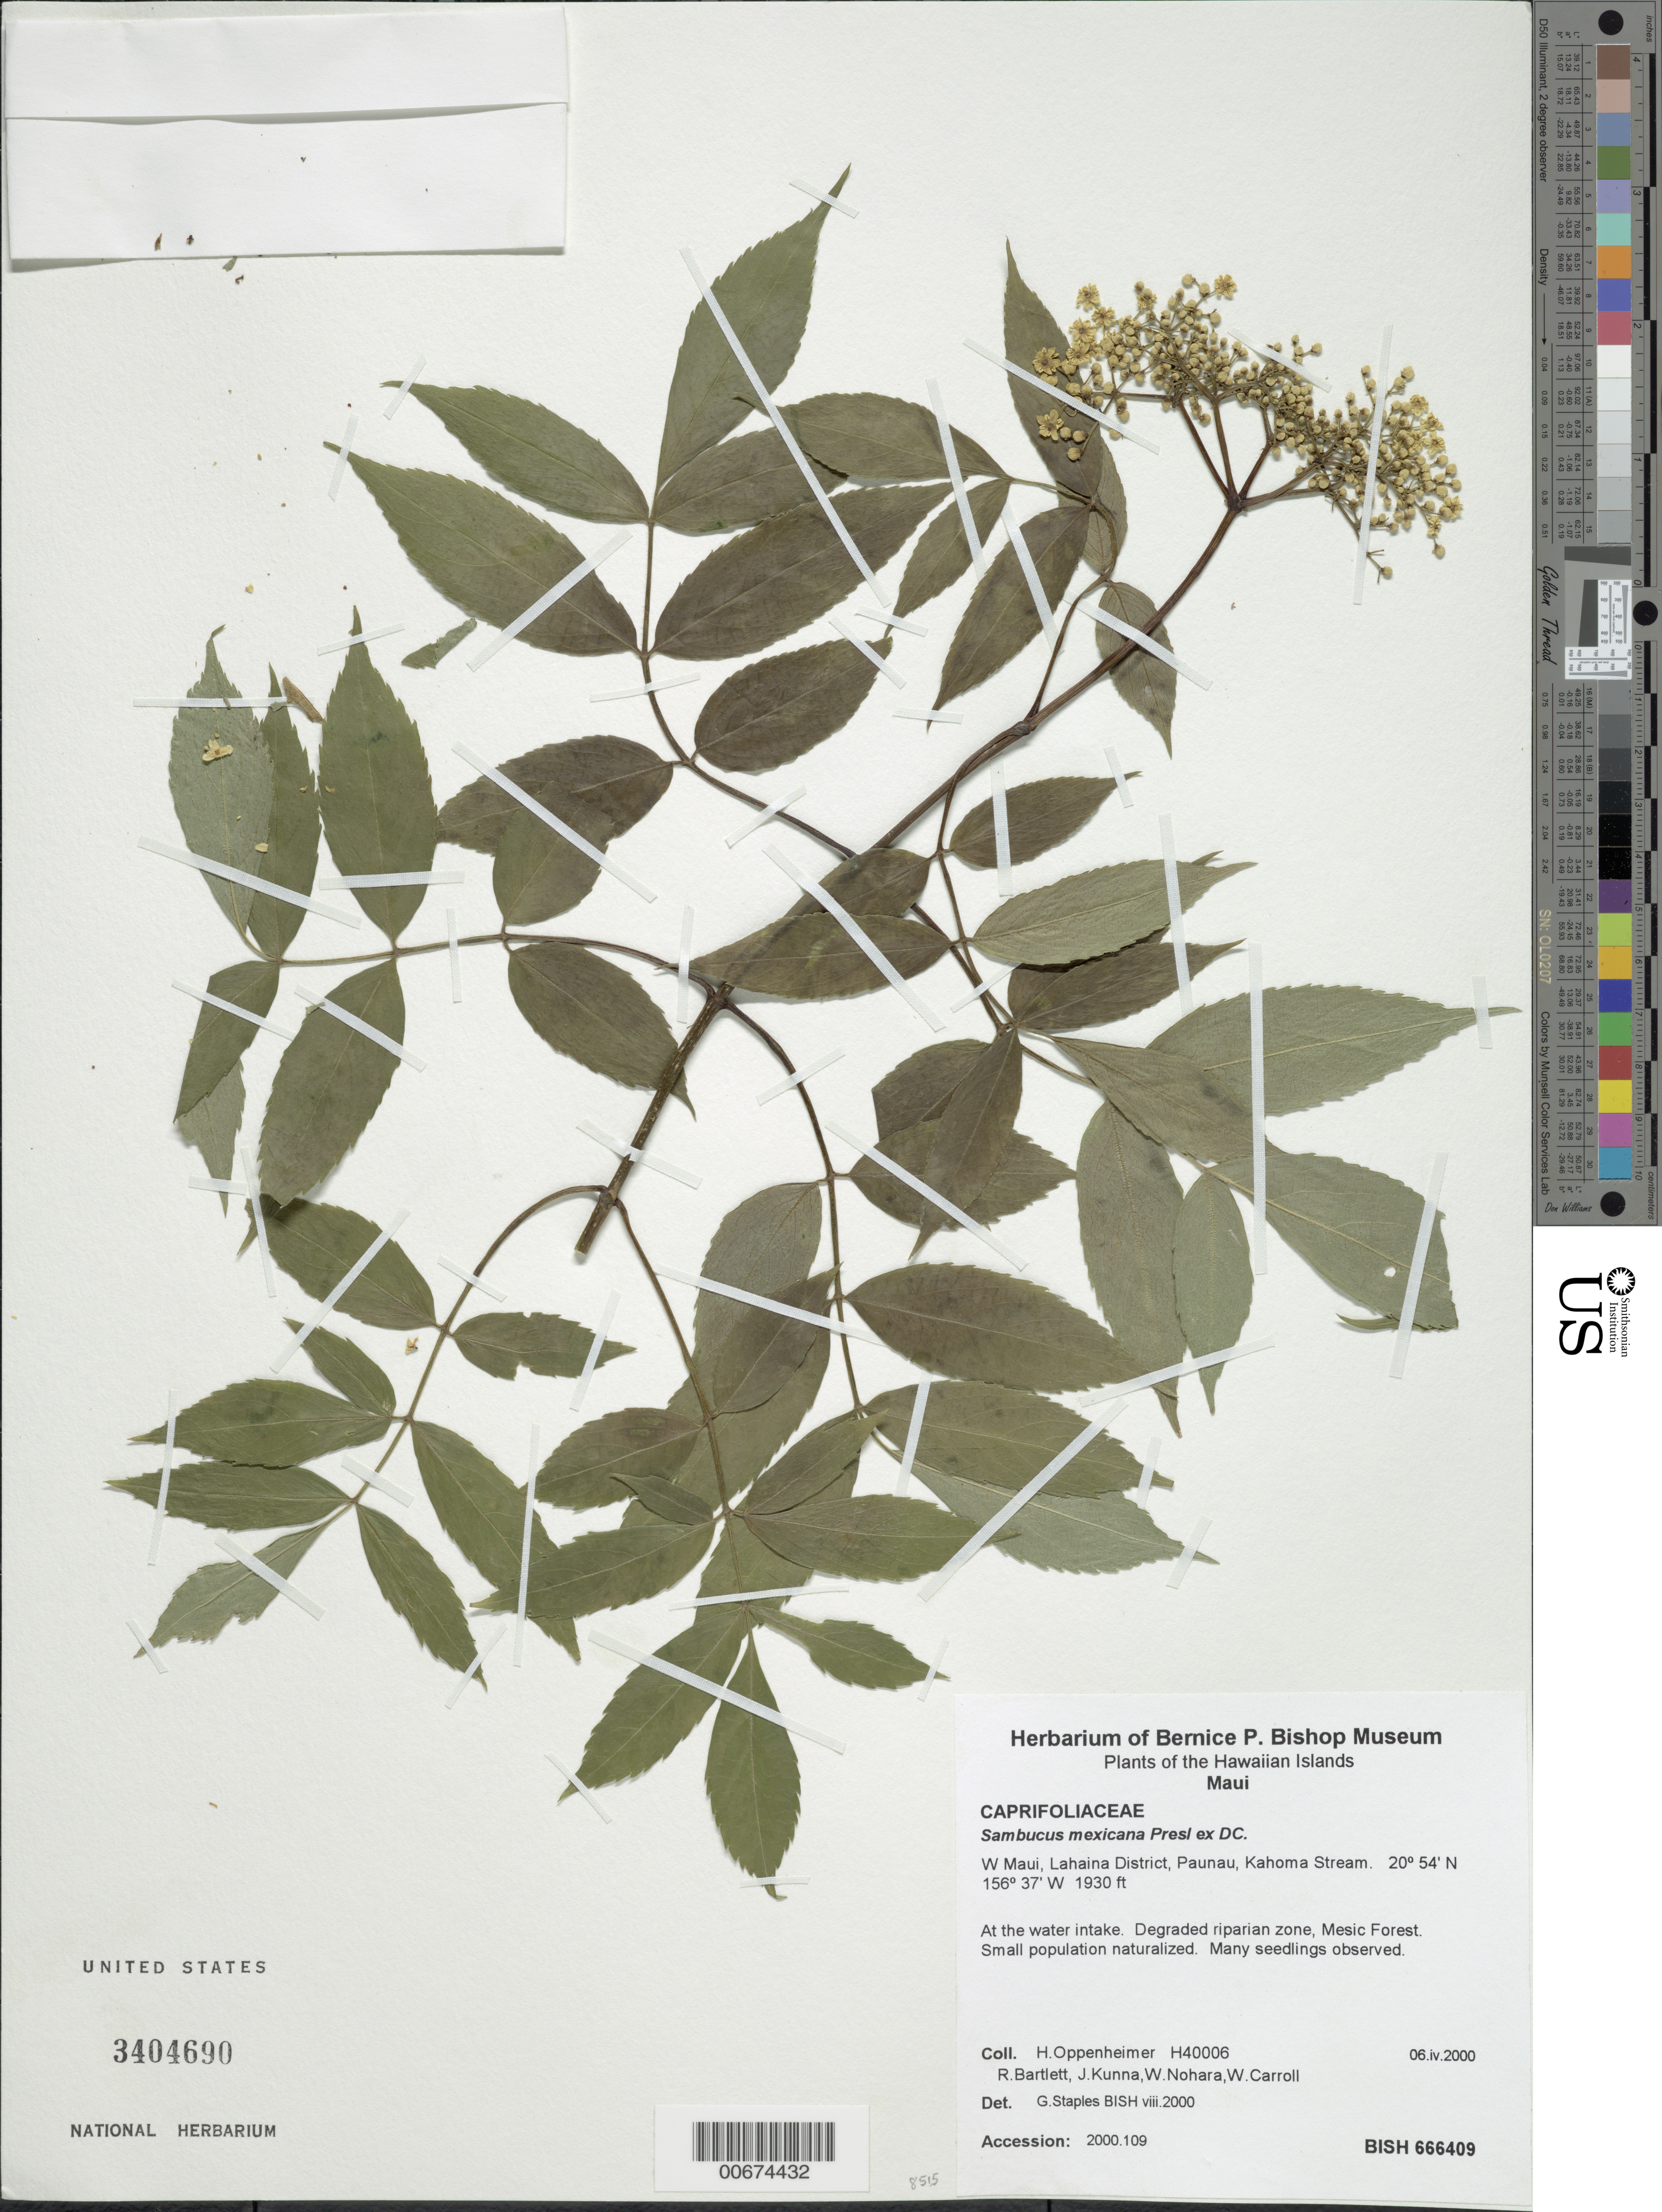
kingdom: Plantae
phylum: Tracheophyta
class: Magnoliopsida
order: Dipsacales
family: Viburnaceae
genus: Sambucus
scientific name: Sambucus canadensis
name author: L.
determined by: Whittemore, A. T.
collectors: H. L. Oppenheimer, R. Bartlett, J. Kunna, W. Nohara & W. Carroll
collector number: H40006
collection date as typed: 6 Apr 2000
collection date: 2000-04-06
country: United States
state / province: Hawaii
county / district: Maui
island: Maui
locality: W Maui, Lahaina District, Paunau, Kahoma Stream.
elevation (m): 588.3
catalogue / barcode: US 3404690